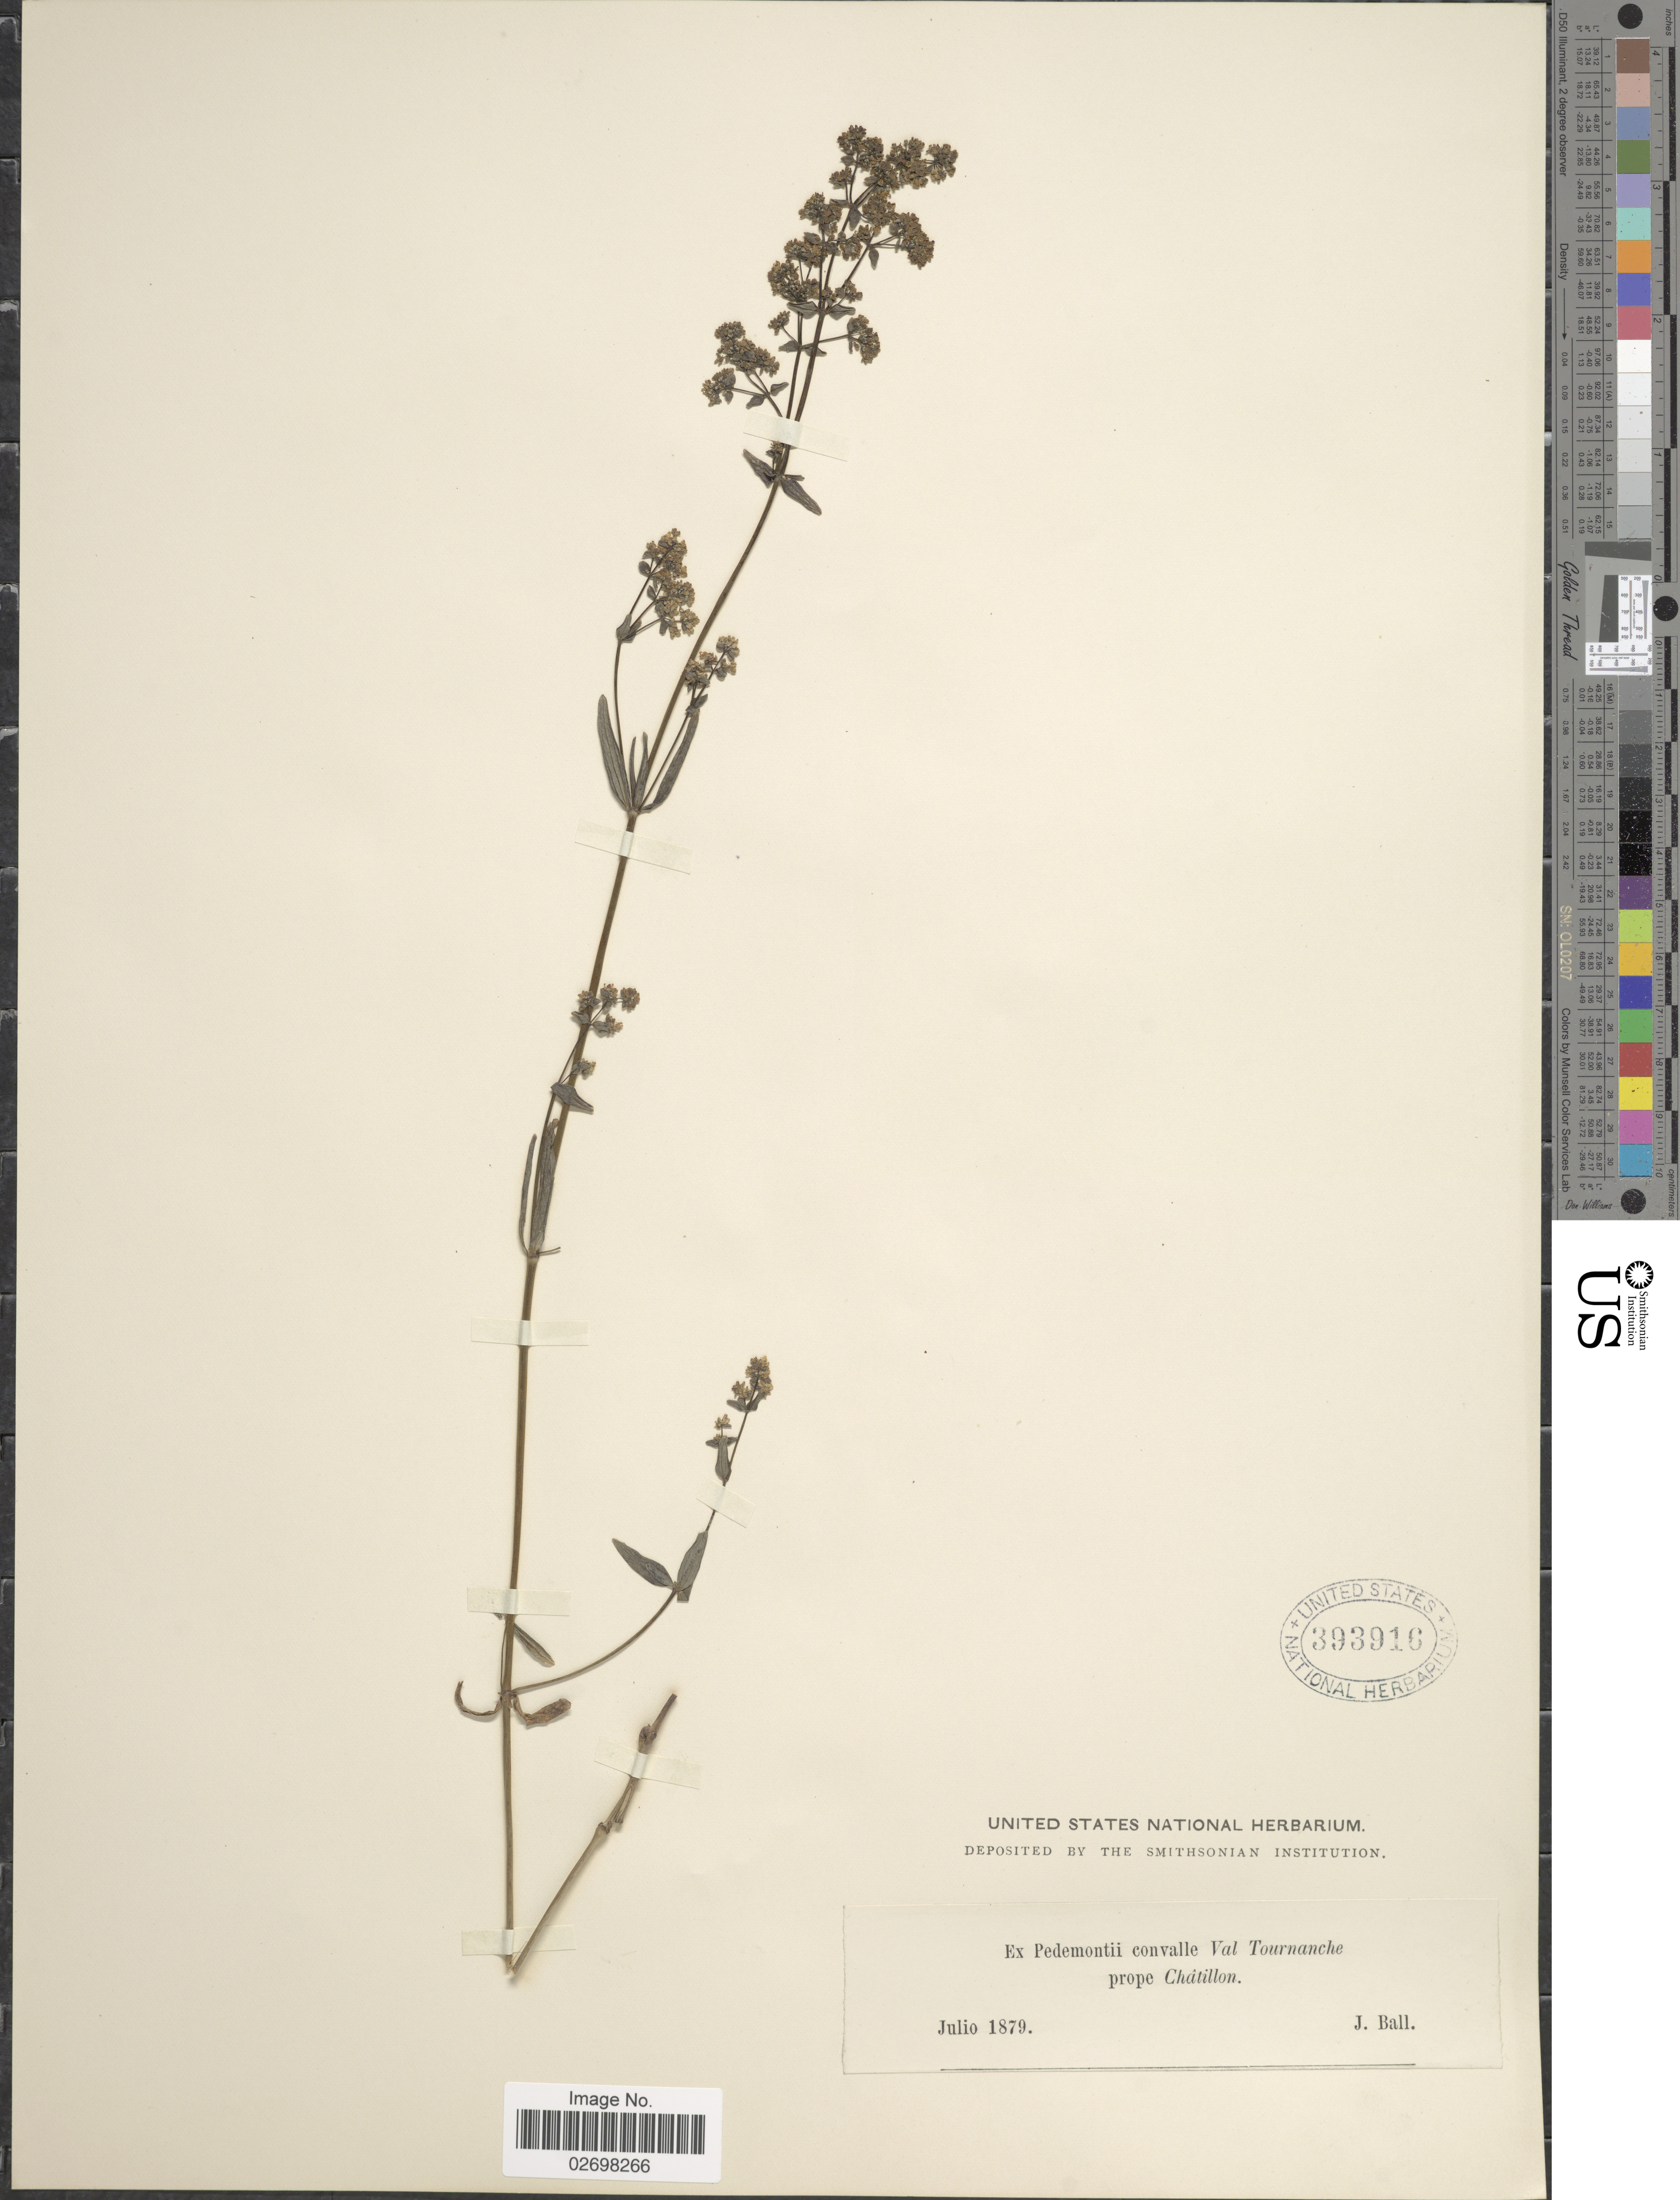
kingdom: Plantae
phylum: Tracheophyta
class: Magnoliopsida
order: Gentianales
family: Rubiaceae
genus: Galium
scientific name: Galium sp.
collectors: J. Ball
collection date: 1879-07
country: France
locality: Pedemontii convalle Val Tournanche prope Châtillon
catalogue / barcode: US 393916